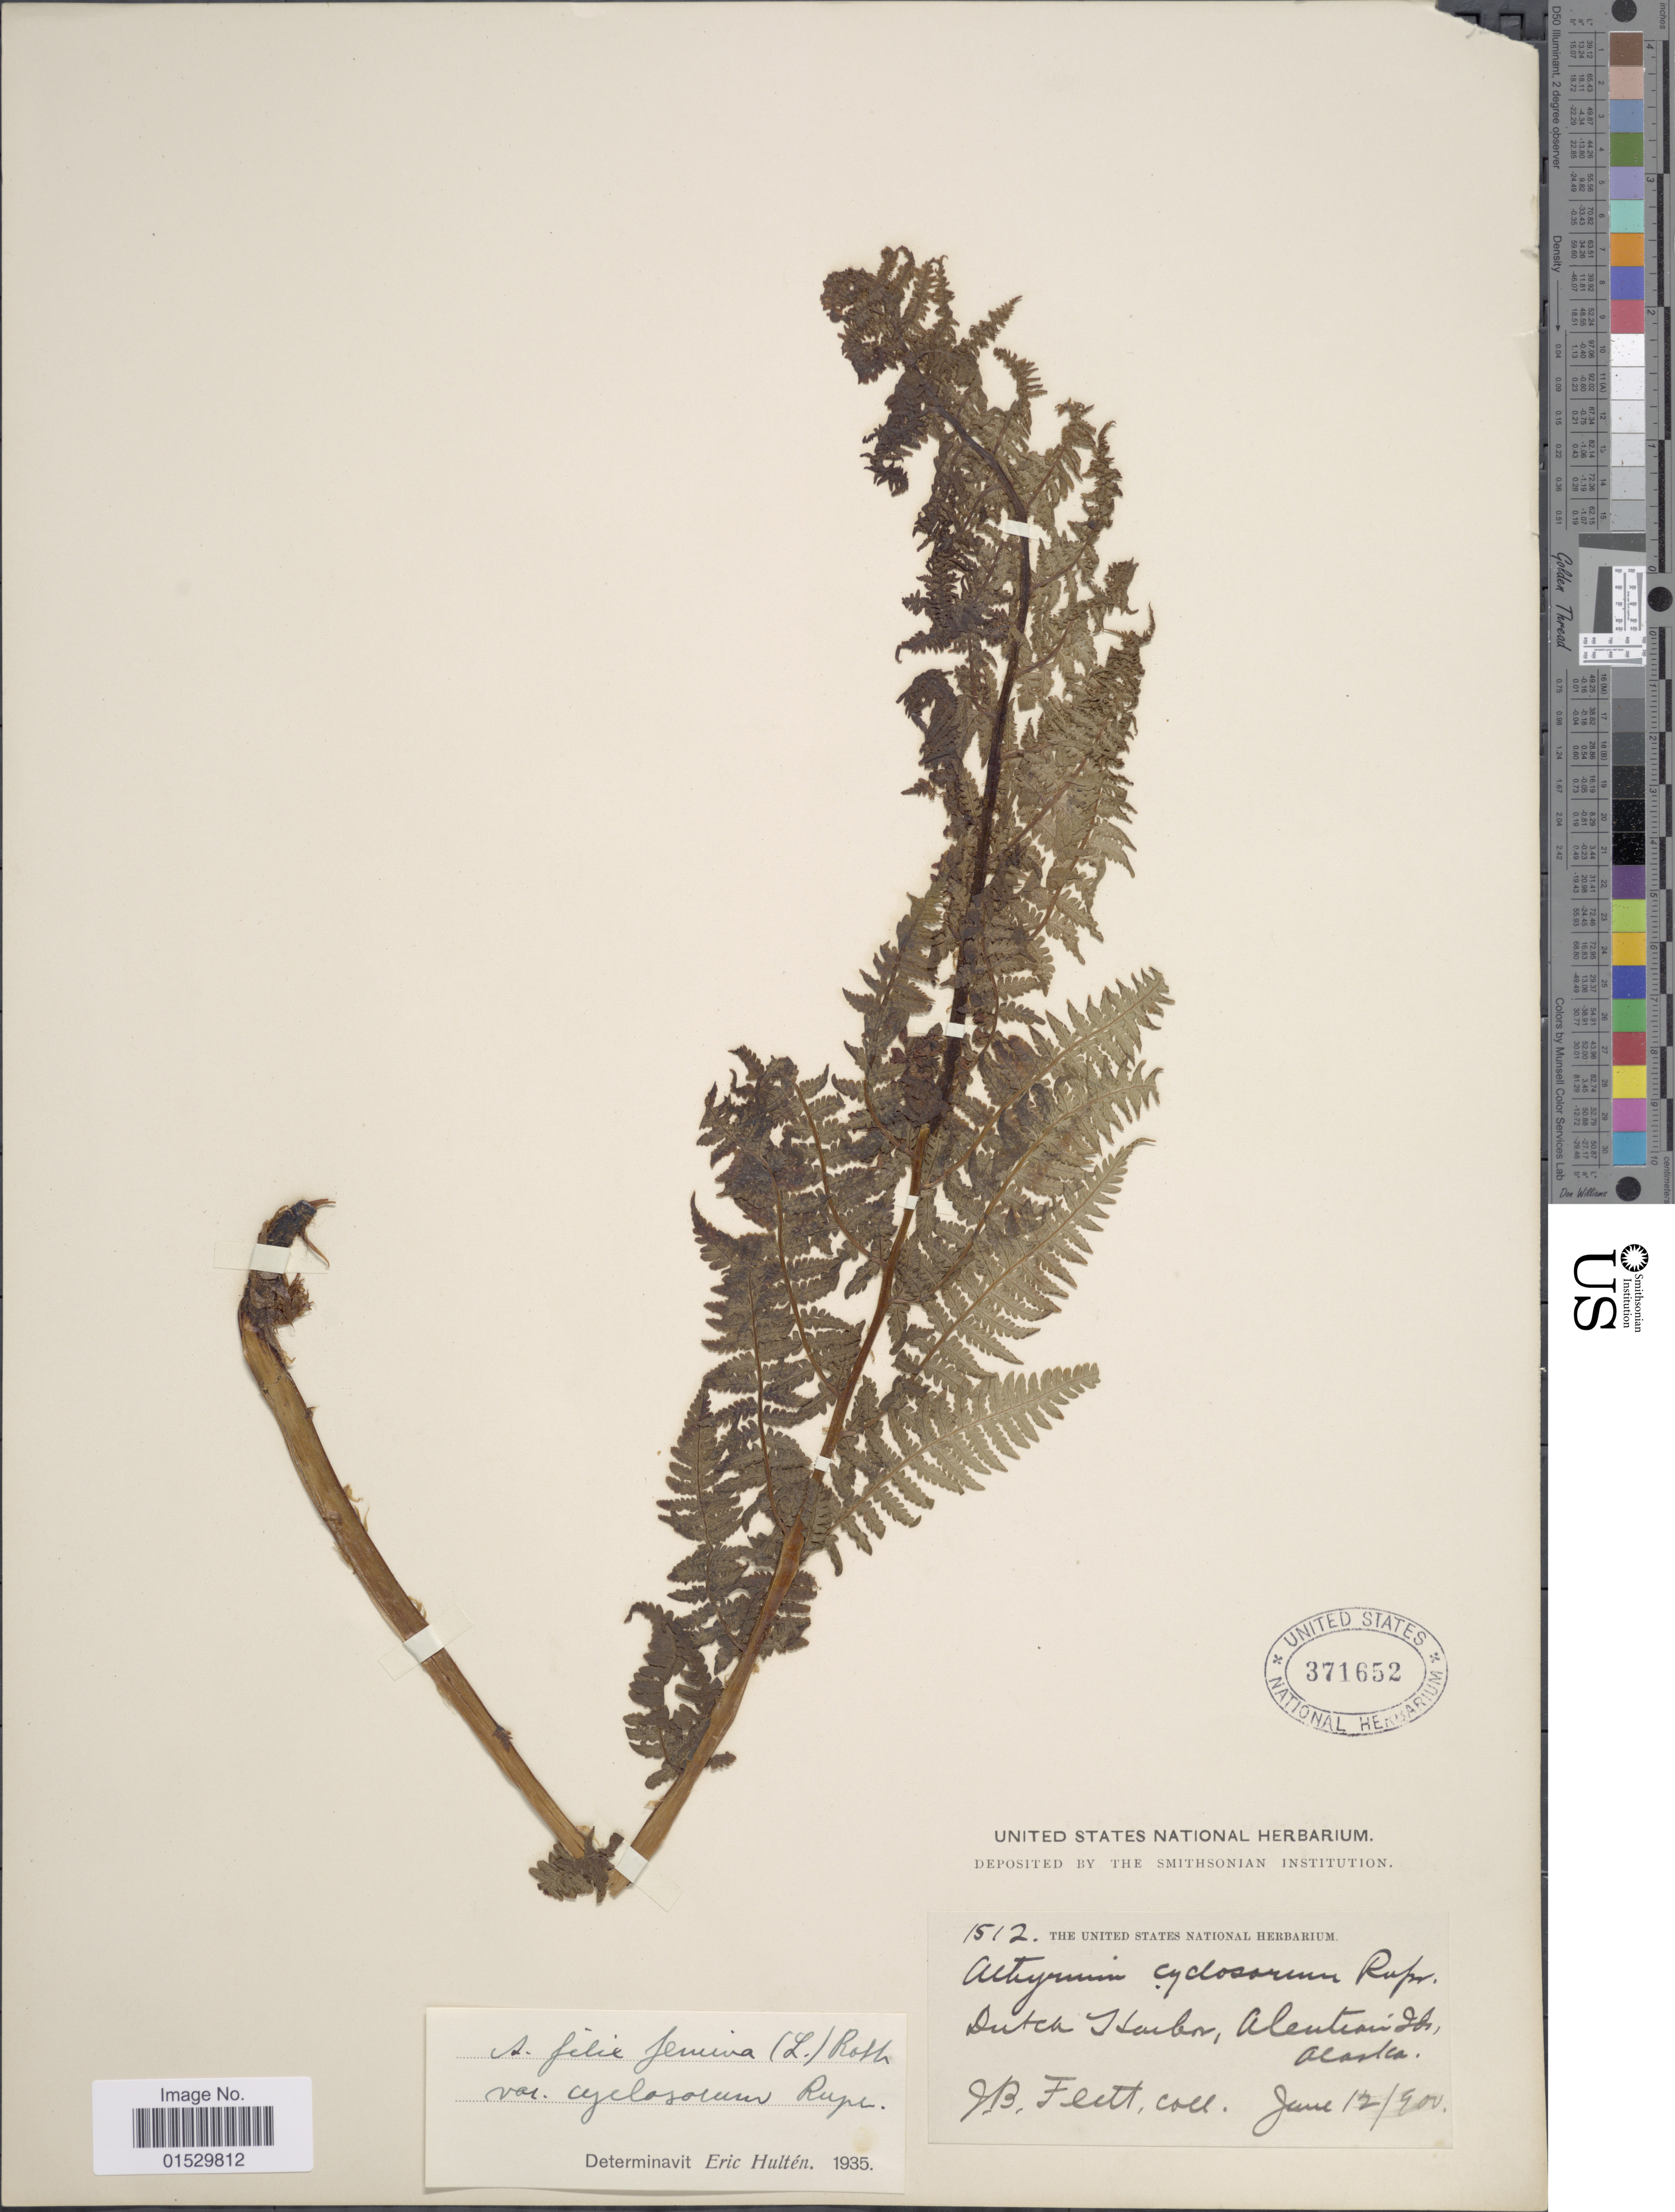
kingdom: Plantae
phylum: Tracheophyta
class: Polypodiopsida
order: Polypodiales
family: Athyriaceae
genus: Athyrium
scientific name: Athyrium filix-femina subsp. cyclosorum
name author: (Rupr.) C. Chr.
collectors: J. Flett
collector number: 1512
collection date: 1900-06-12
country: United States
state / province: Alaska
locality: Dutch Harbor, Aleutian Islands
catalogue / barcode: US 371652